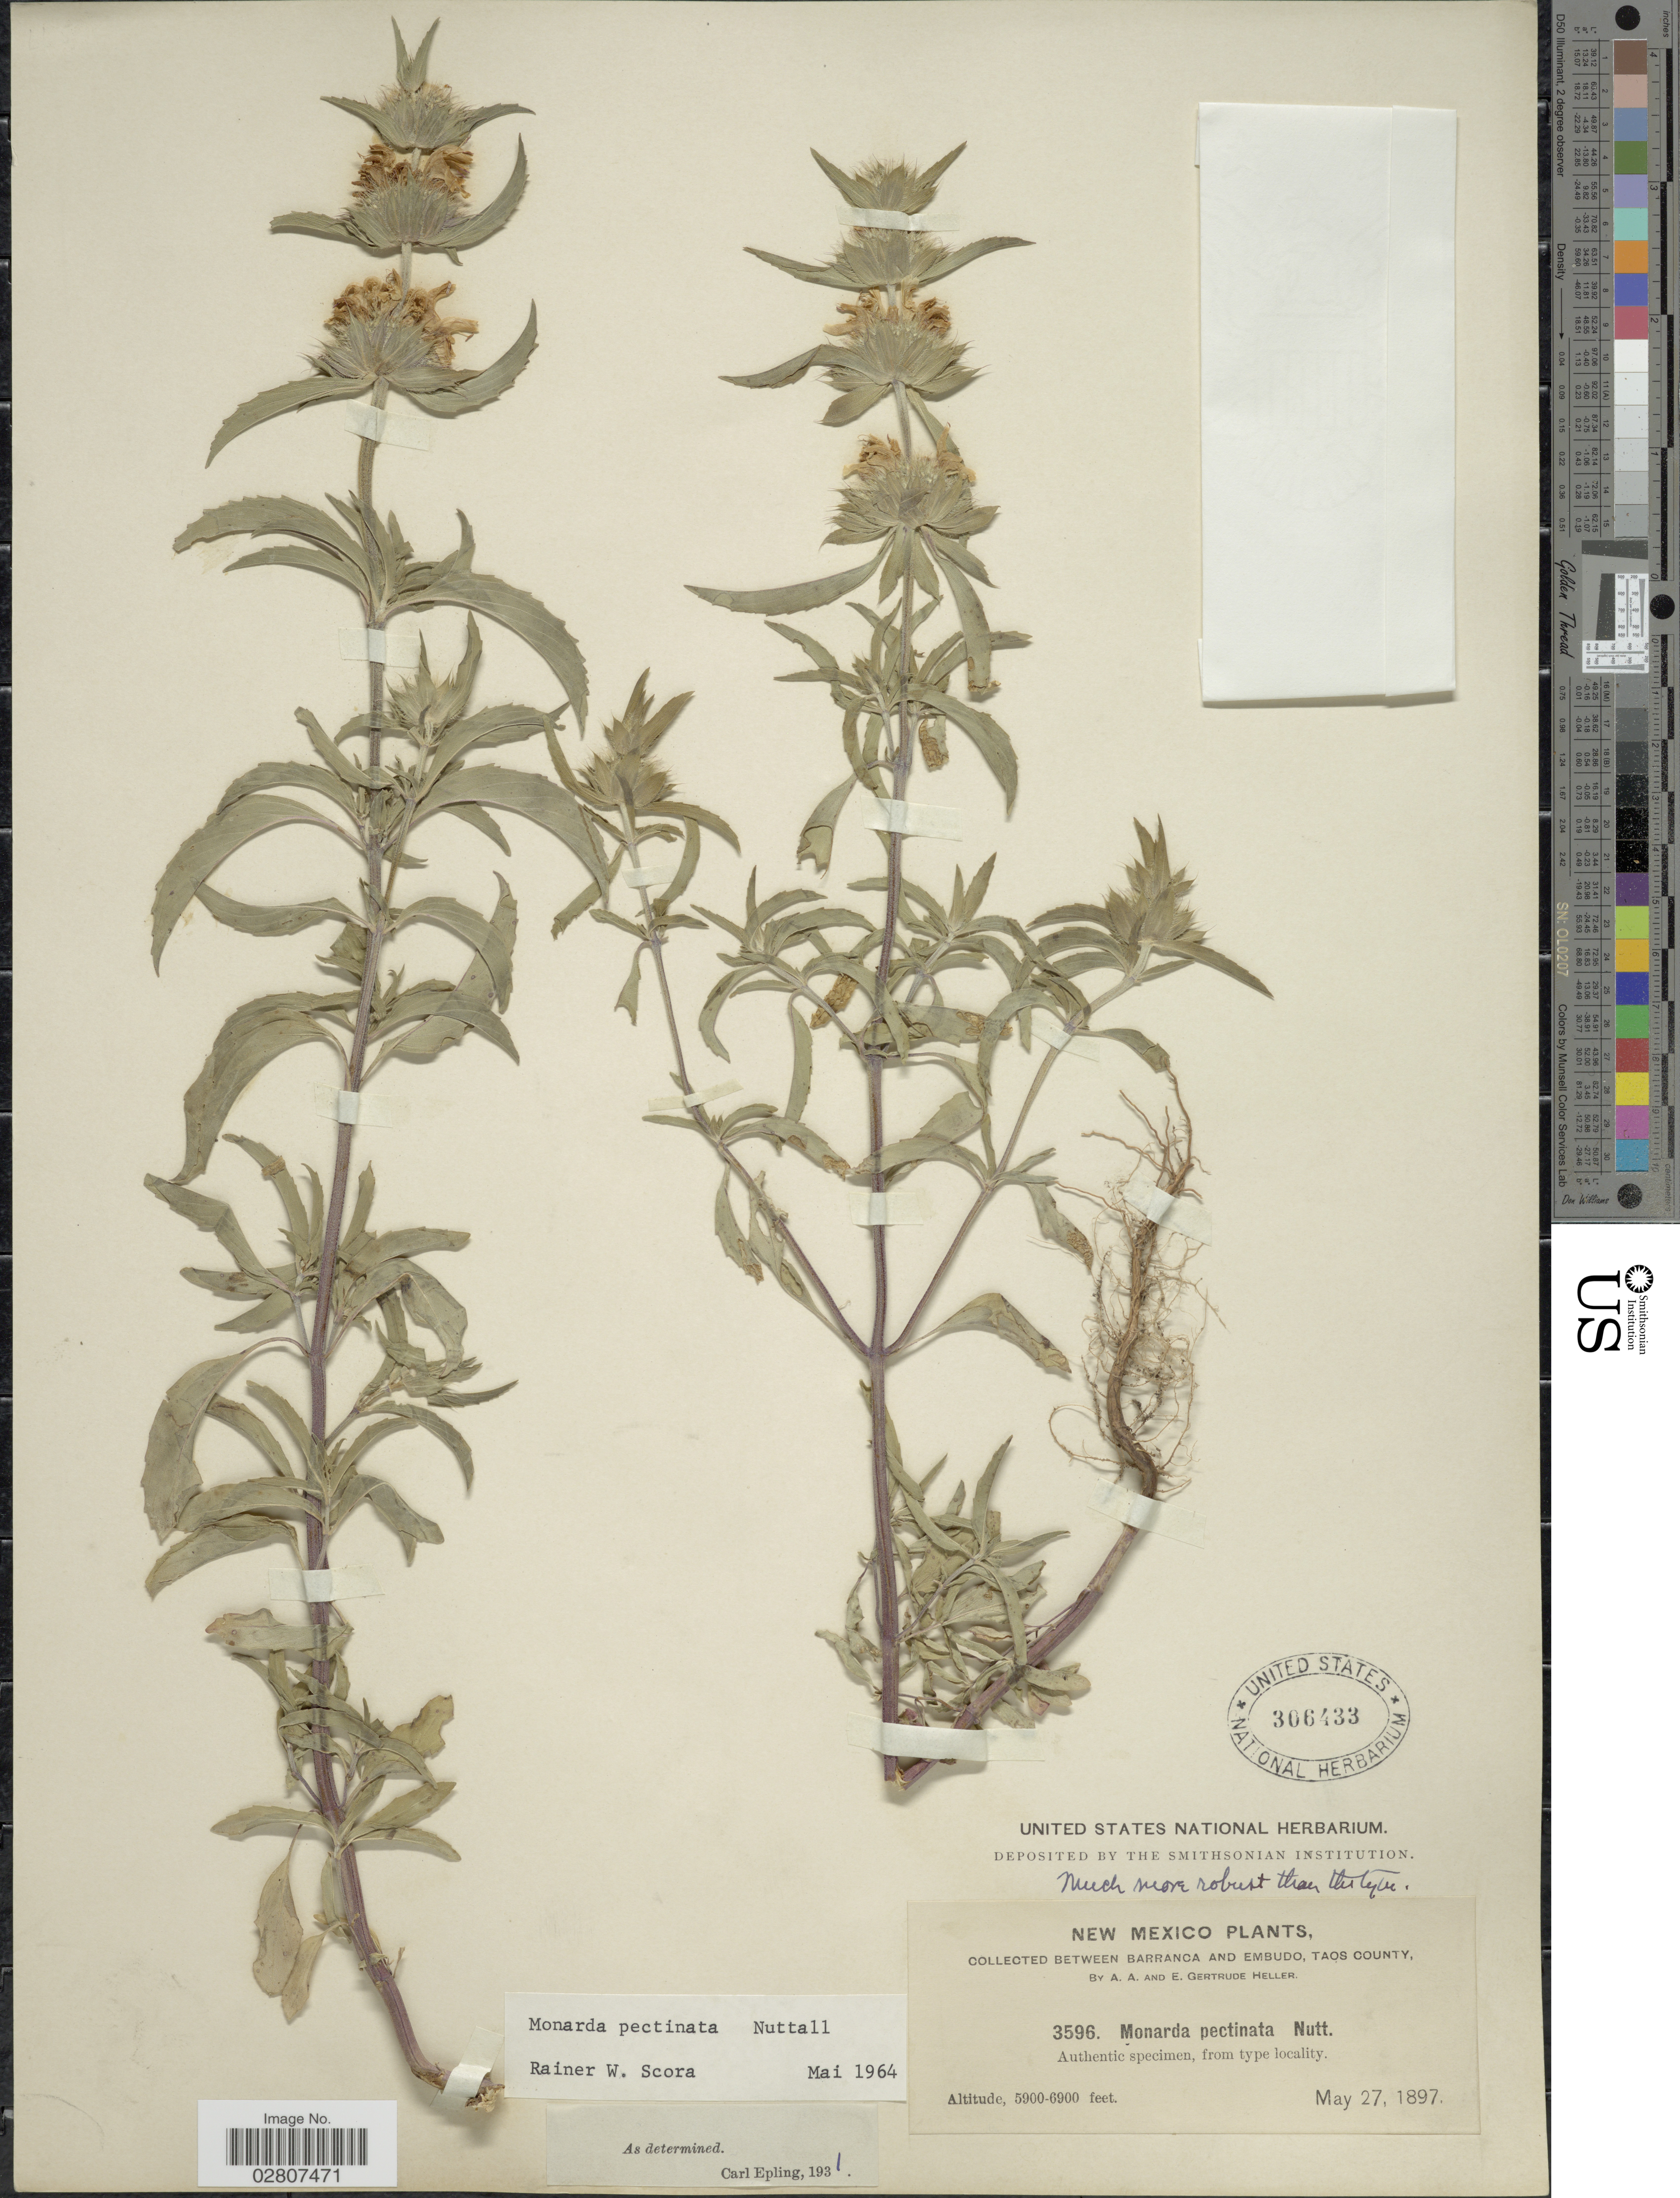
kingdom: Plantae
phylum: Tracheophyta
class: Magnoliopsida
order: Lamiales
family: Lamiaceae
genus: Monarda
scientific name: Monarda pectinata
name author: Nutt.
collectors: A. A. Heller & E. G. Heller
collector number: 3596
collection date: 1897-05-27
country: United States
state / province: New Mexico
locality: Between Barranca and Embudo, Taos County.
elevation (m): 1798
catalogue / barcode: US 306433